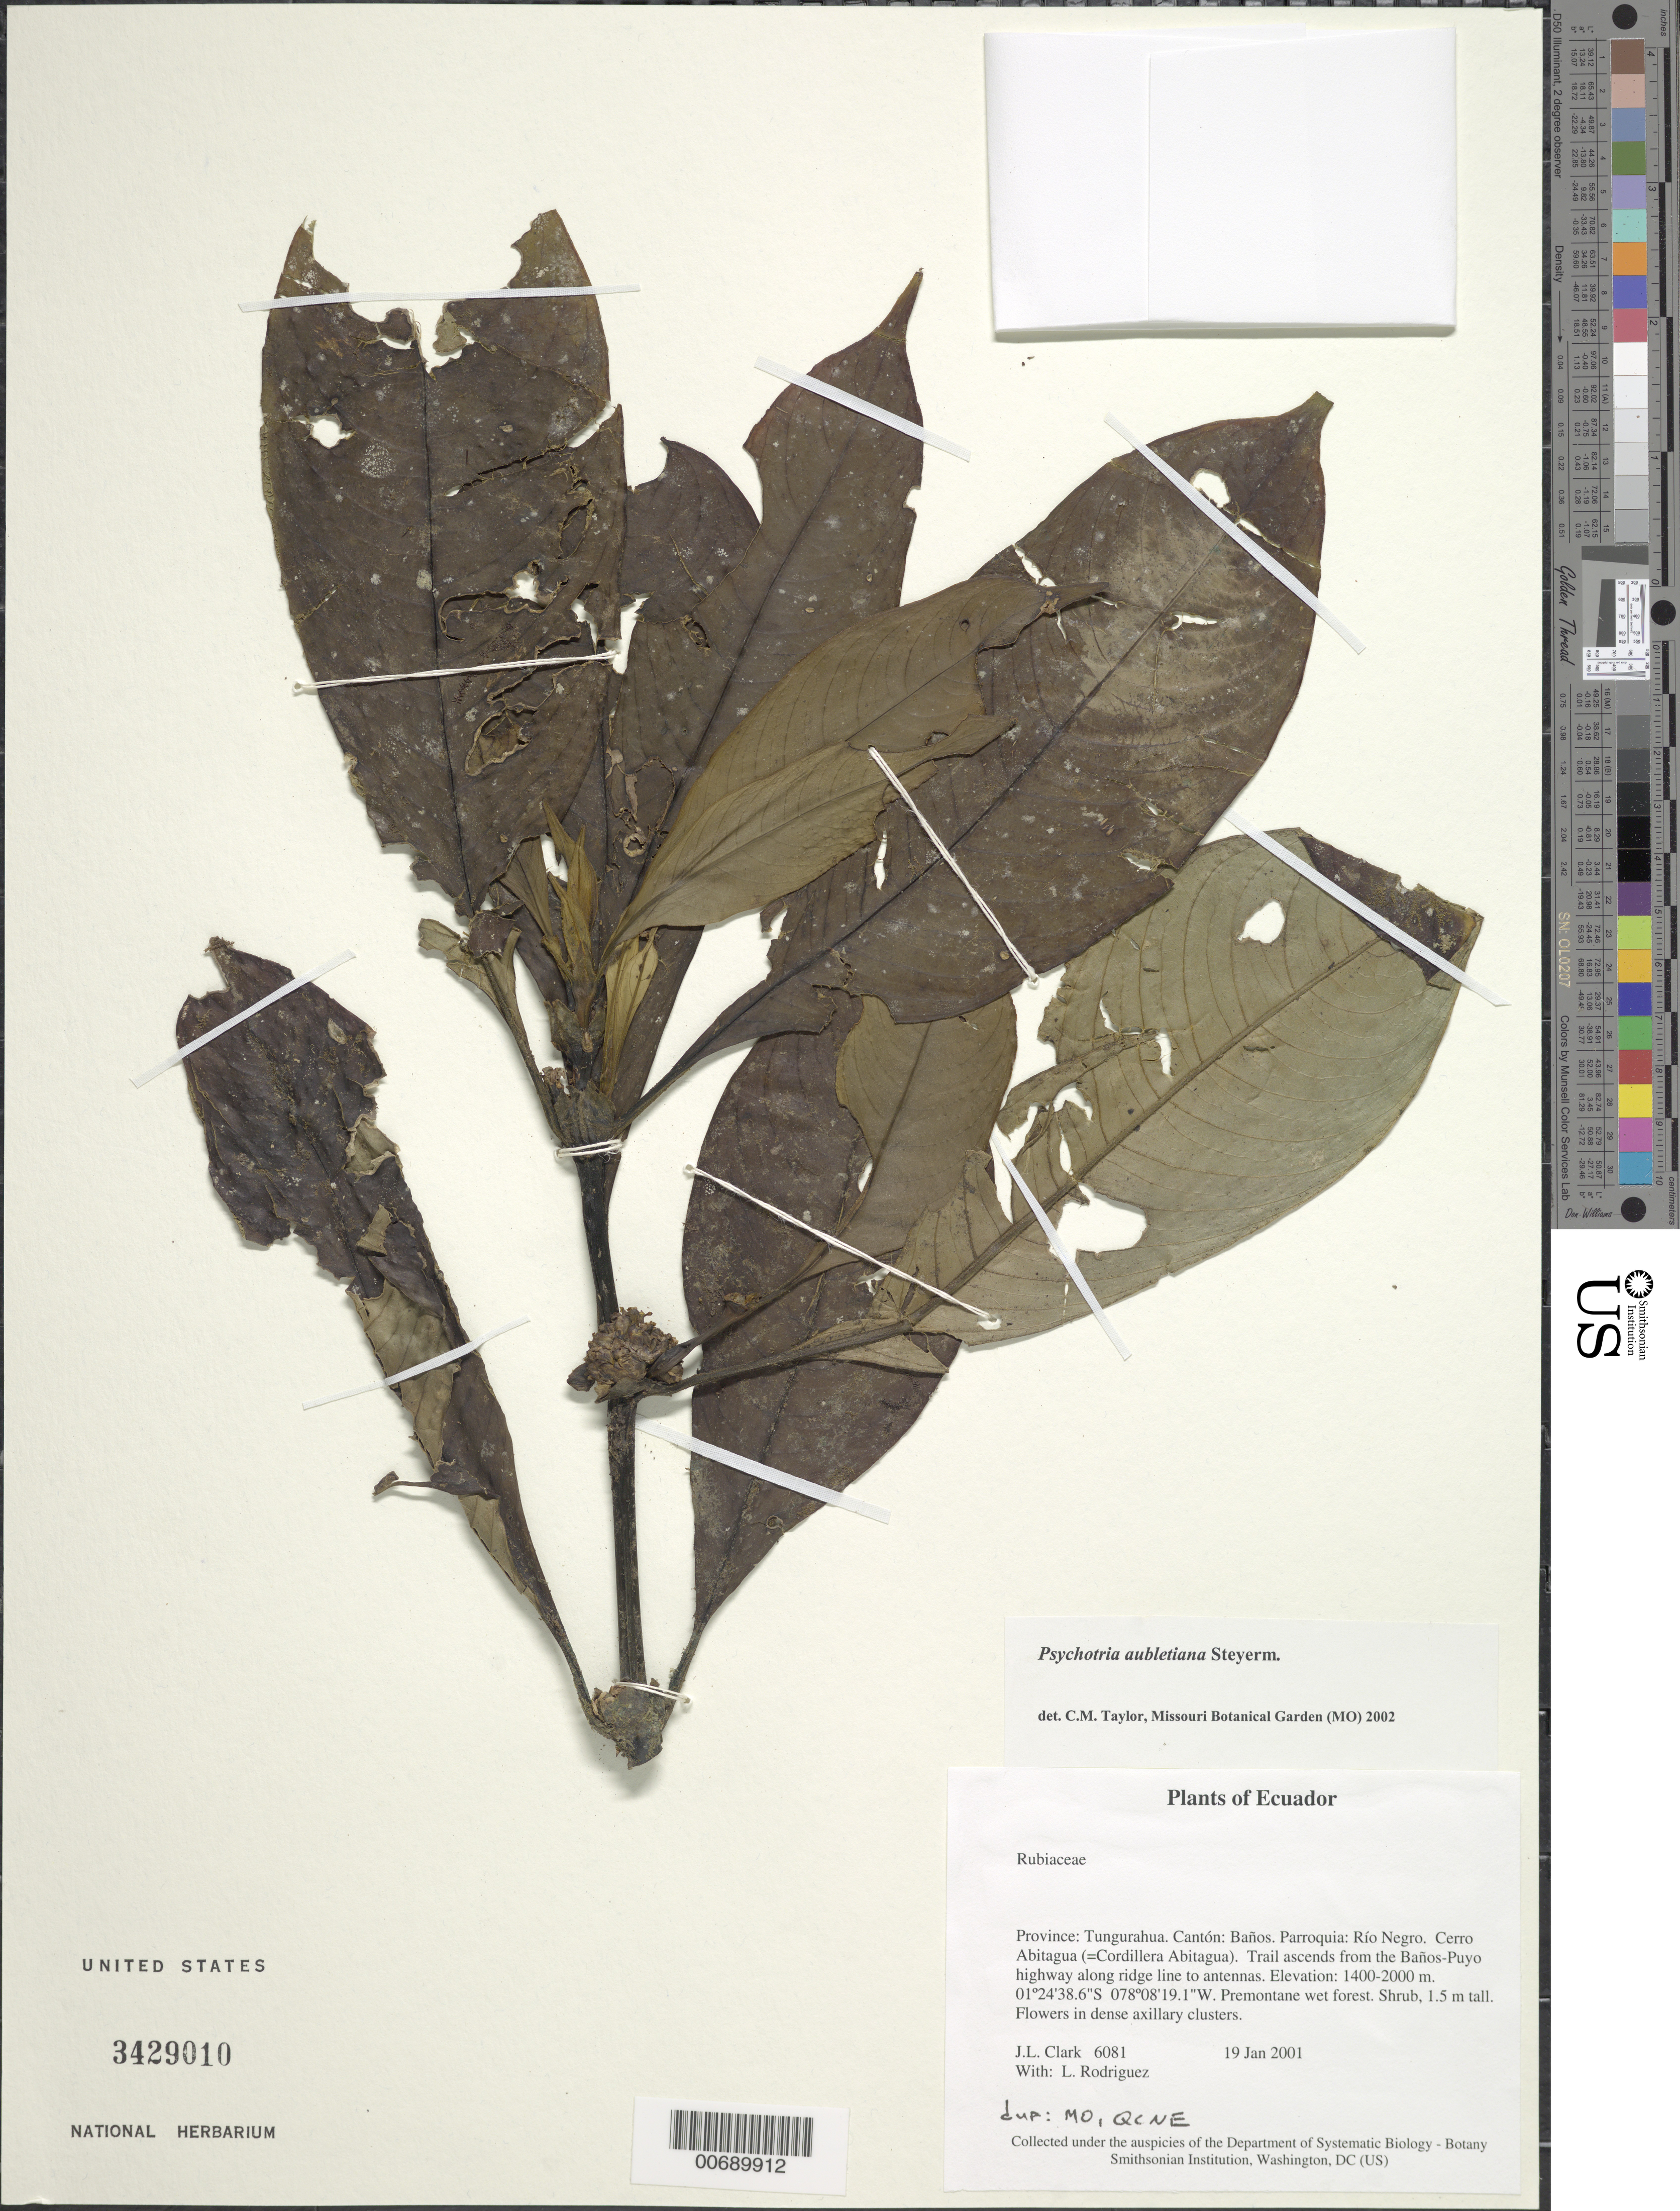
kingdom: Plantae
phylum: Tracheophyta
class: Magnoliopsida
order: Gentianales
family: Rubiaceae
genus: Psychotria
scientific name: Psychotria aubletiana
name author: Steyerm.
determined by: Taylor, Charlotte M.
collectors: J. L. Clark & L. Rodriguez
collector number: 6081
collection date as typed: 19 Jan 2001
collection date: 2001-01-19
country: Ecuador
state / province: Tungurahua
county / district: Baños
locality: Parroquia: Río Negro. Cerro Abitagua (=Cordillera Abitagua). Trail ascends from the Baños-Puyo highway along ridge line to antennas.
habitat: Premontane wet forest.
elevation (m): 1400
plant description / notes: MO, QCNE, US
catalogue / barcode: US 3429010